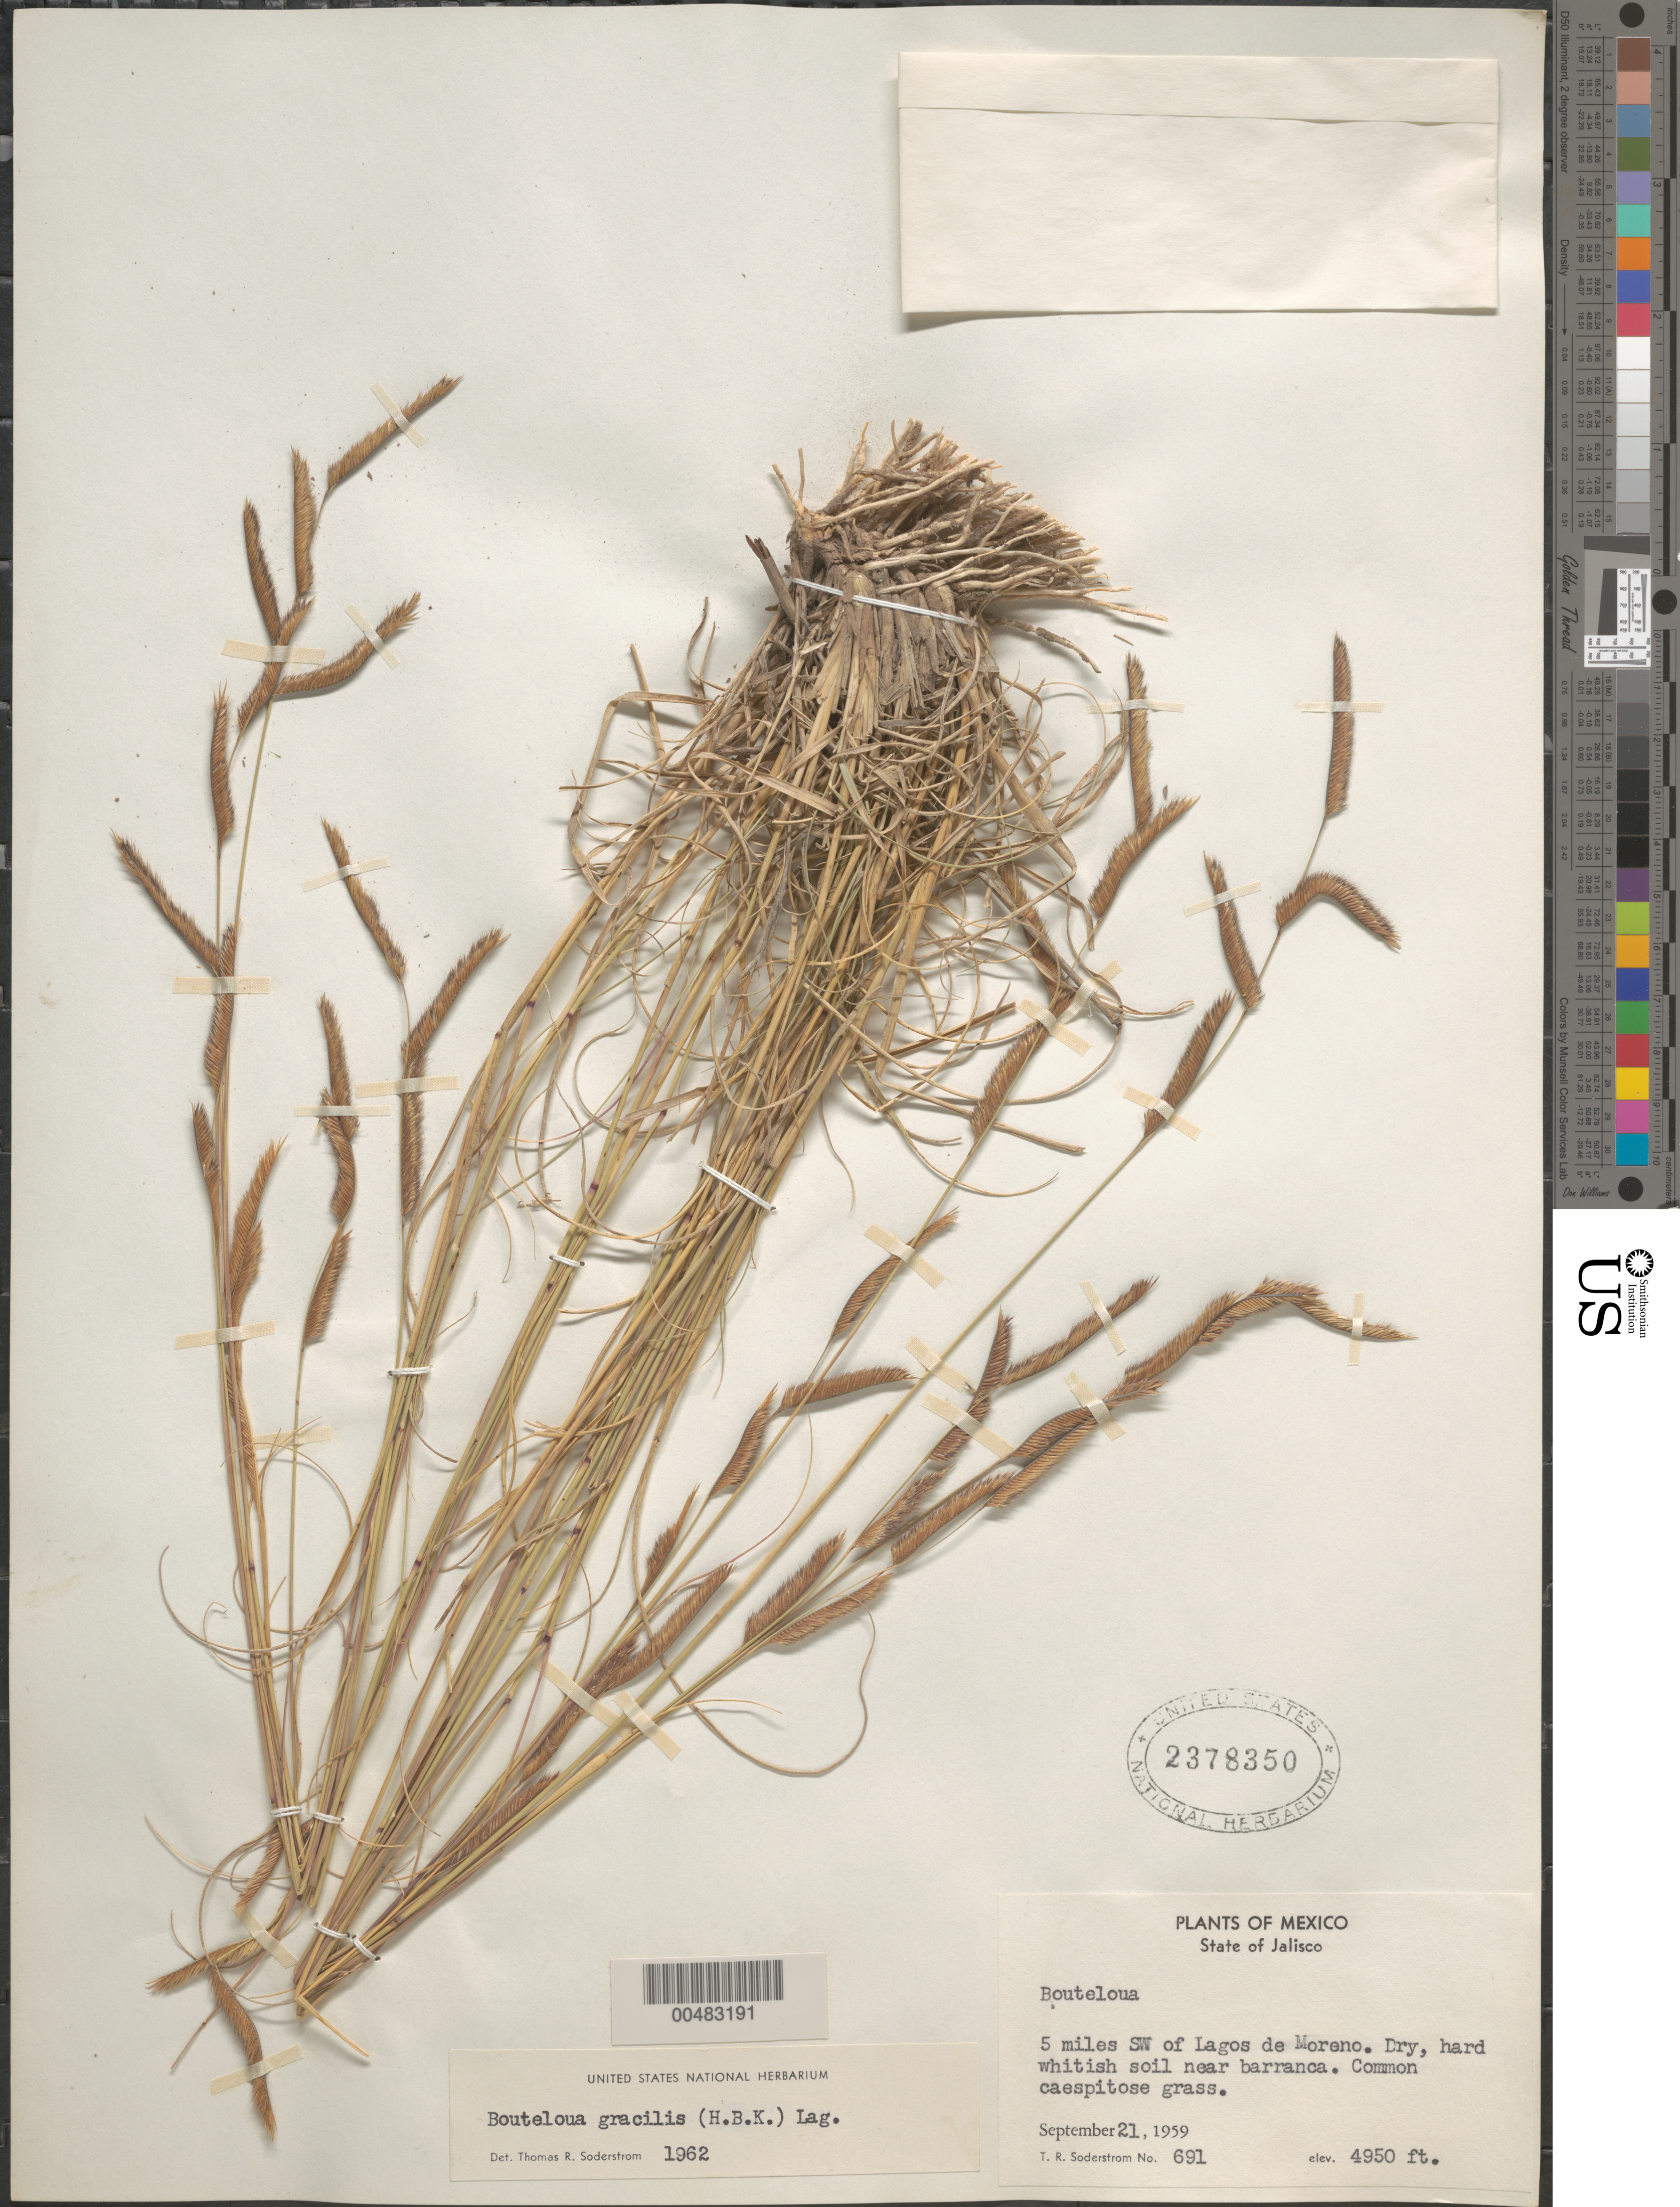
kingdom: Plantae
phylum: Tracheophyta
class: Liliopsida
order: Poales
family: Poaceae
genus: Bouteloua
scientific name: Bouteloua gracilis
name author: (Kunth) Lag. ex Griffiths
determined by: Soderstrom, T. R.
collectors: T. R. Soderstrom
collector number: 691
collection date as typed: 21 Sep 1959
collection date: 1959-09-21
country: Mexico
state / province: Jalisco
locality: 5 mi SW of Lagos de Moreno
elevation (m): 1509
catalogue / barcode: US 2378350